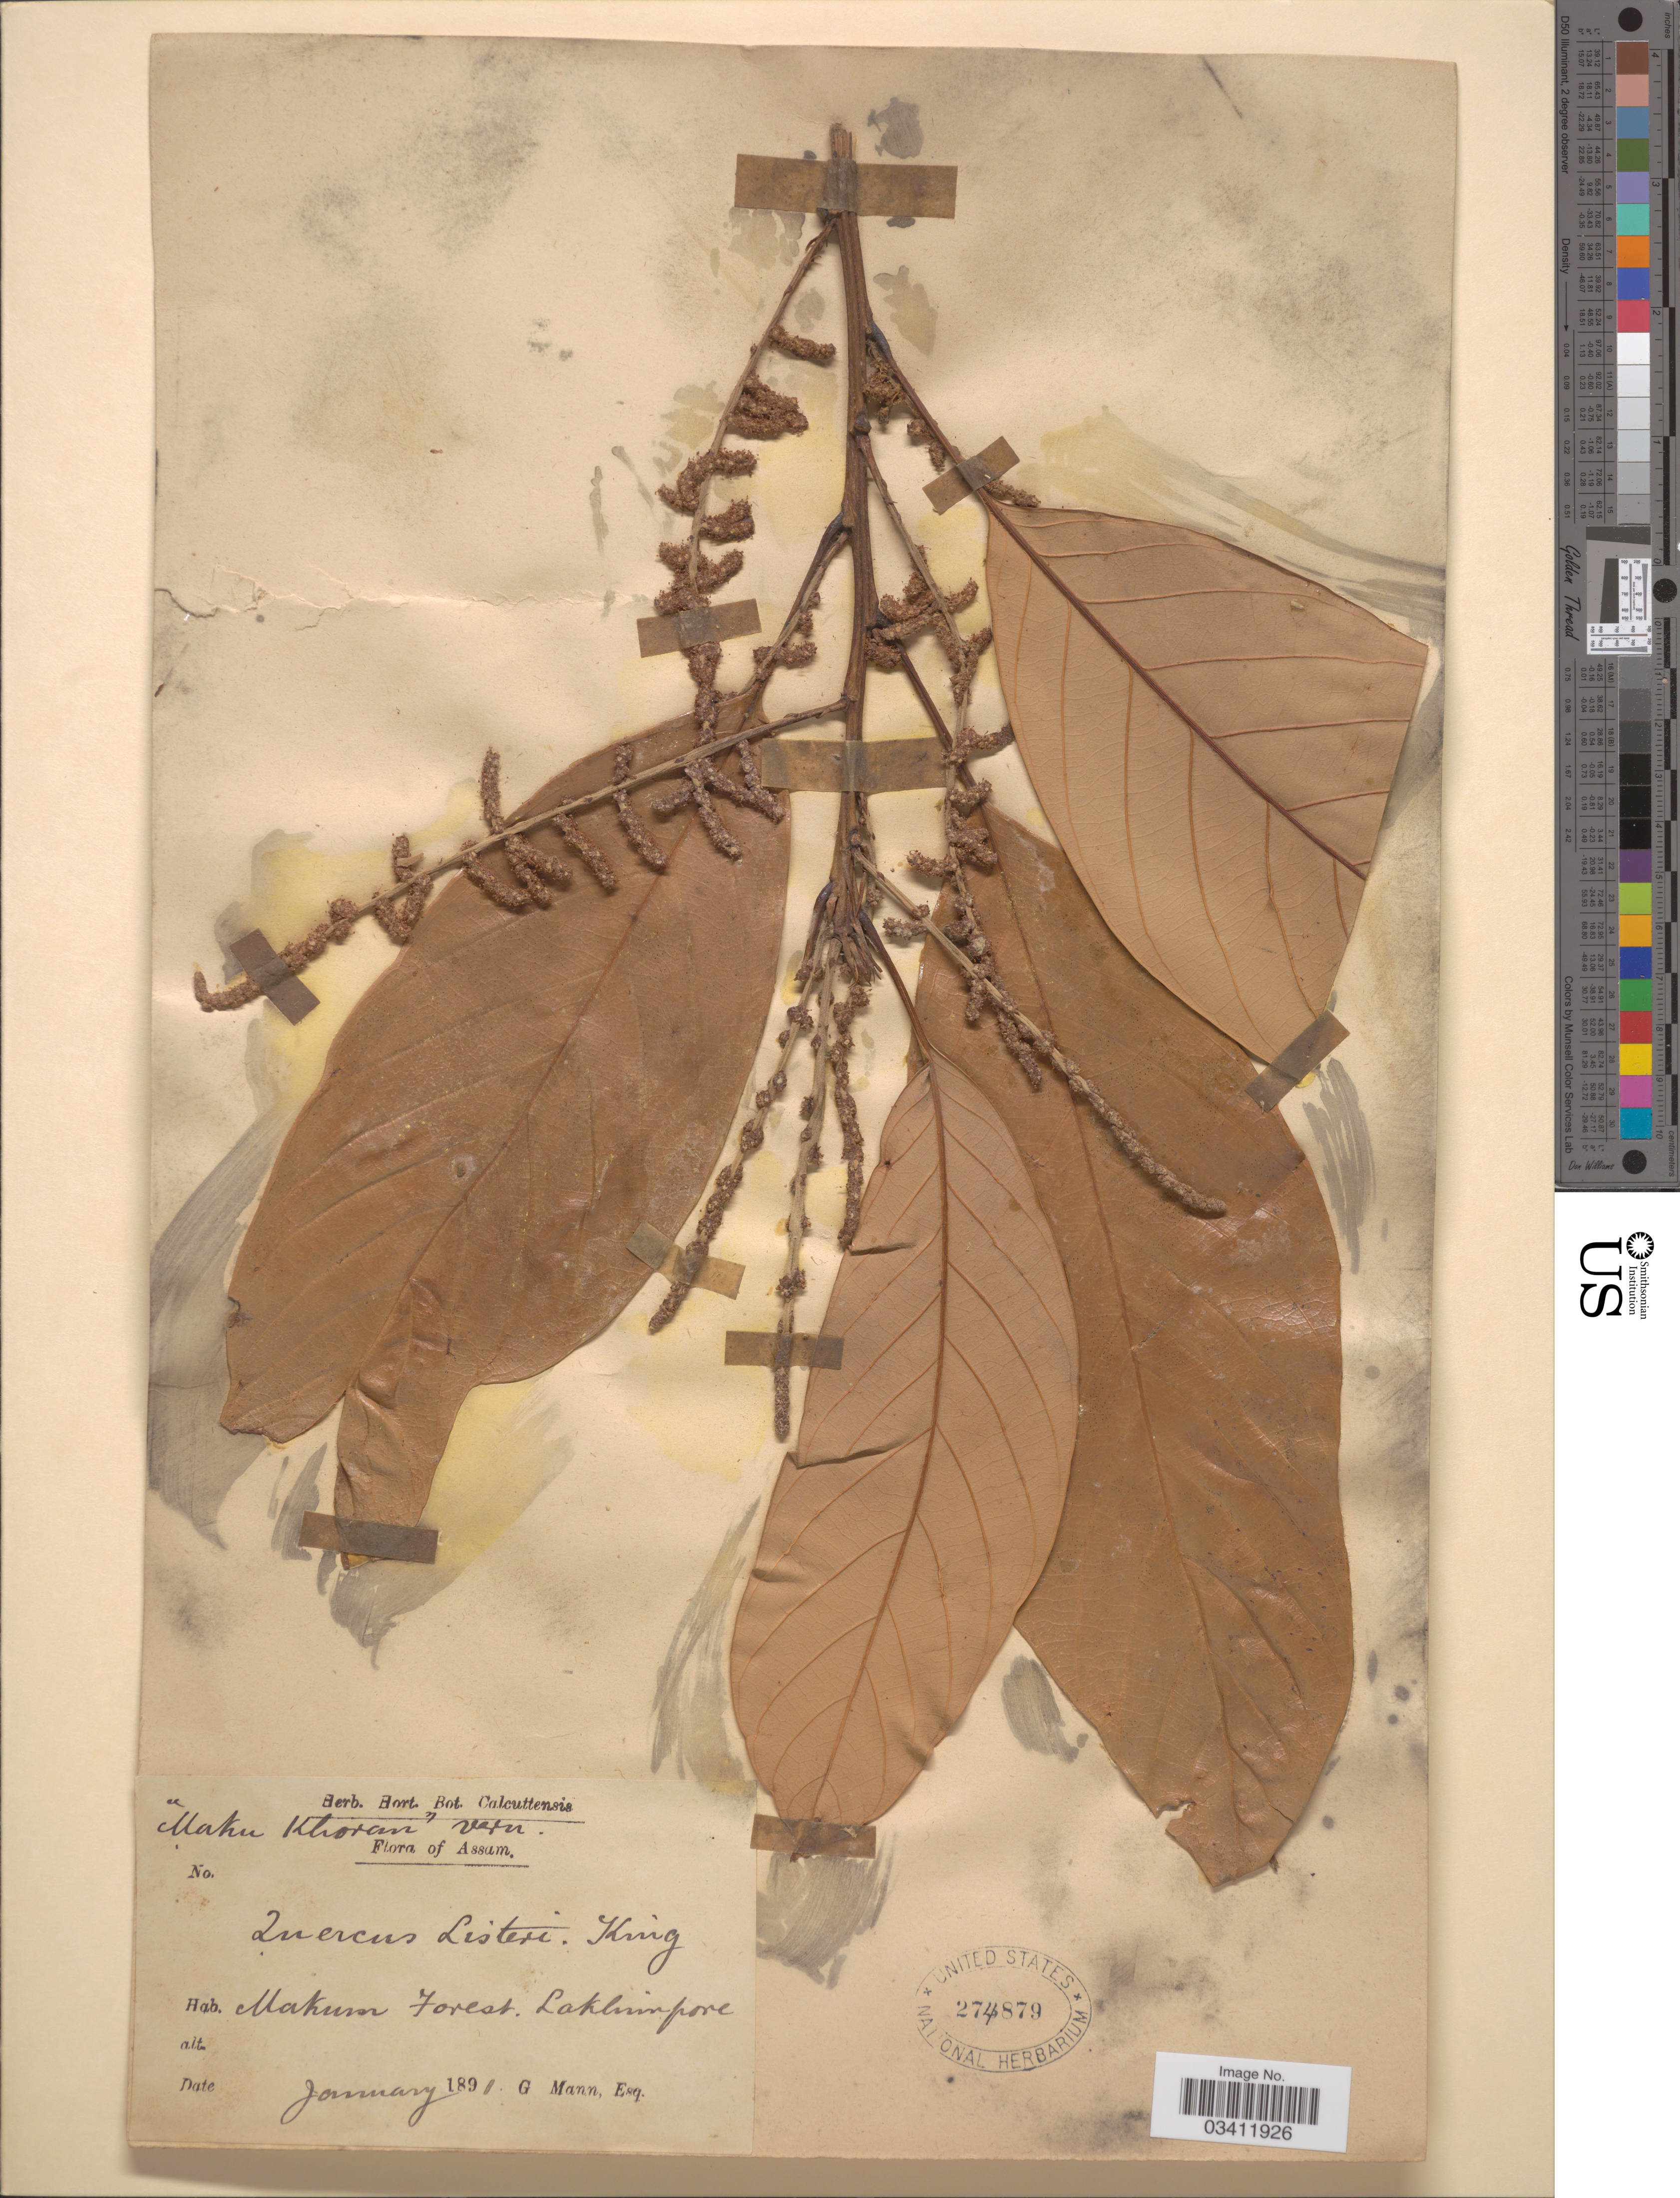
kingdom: Plantae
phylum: Tracheophyta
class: Magnoliopsida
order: Fagales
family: Fagaceae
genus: Quercus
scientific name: Quercus listeri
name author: King ex Hook. f.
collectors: G. Mann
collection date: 1891-01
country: India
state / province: Assam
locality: Makurn Forest. Lakhimpore.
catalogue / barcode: US 274879